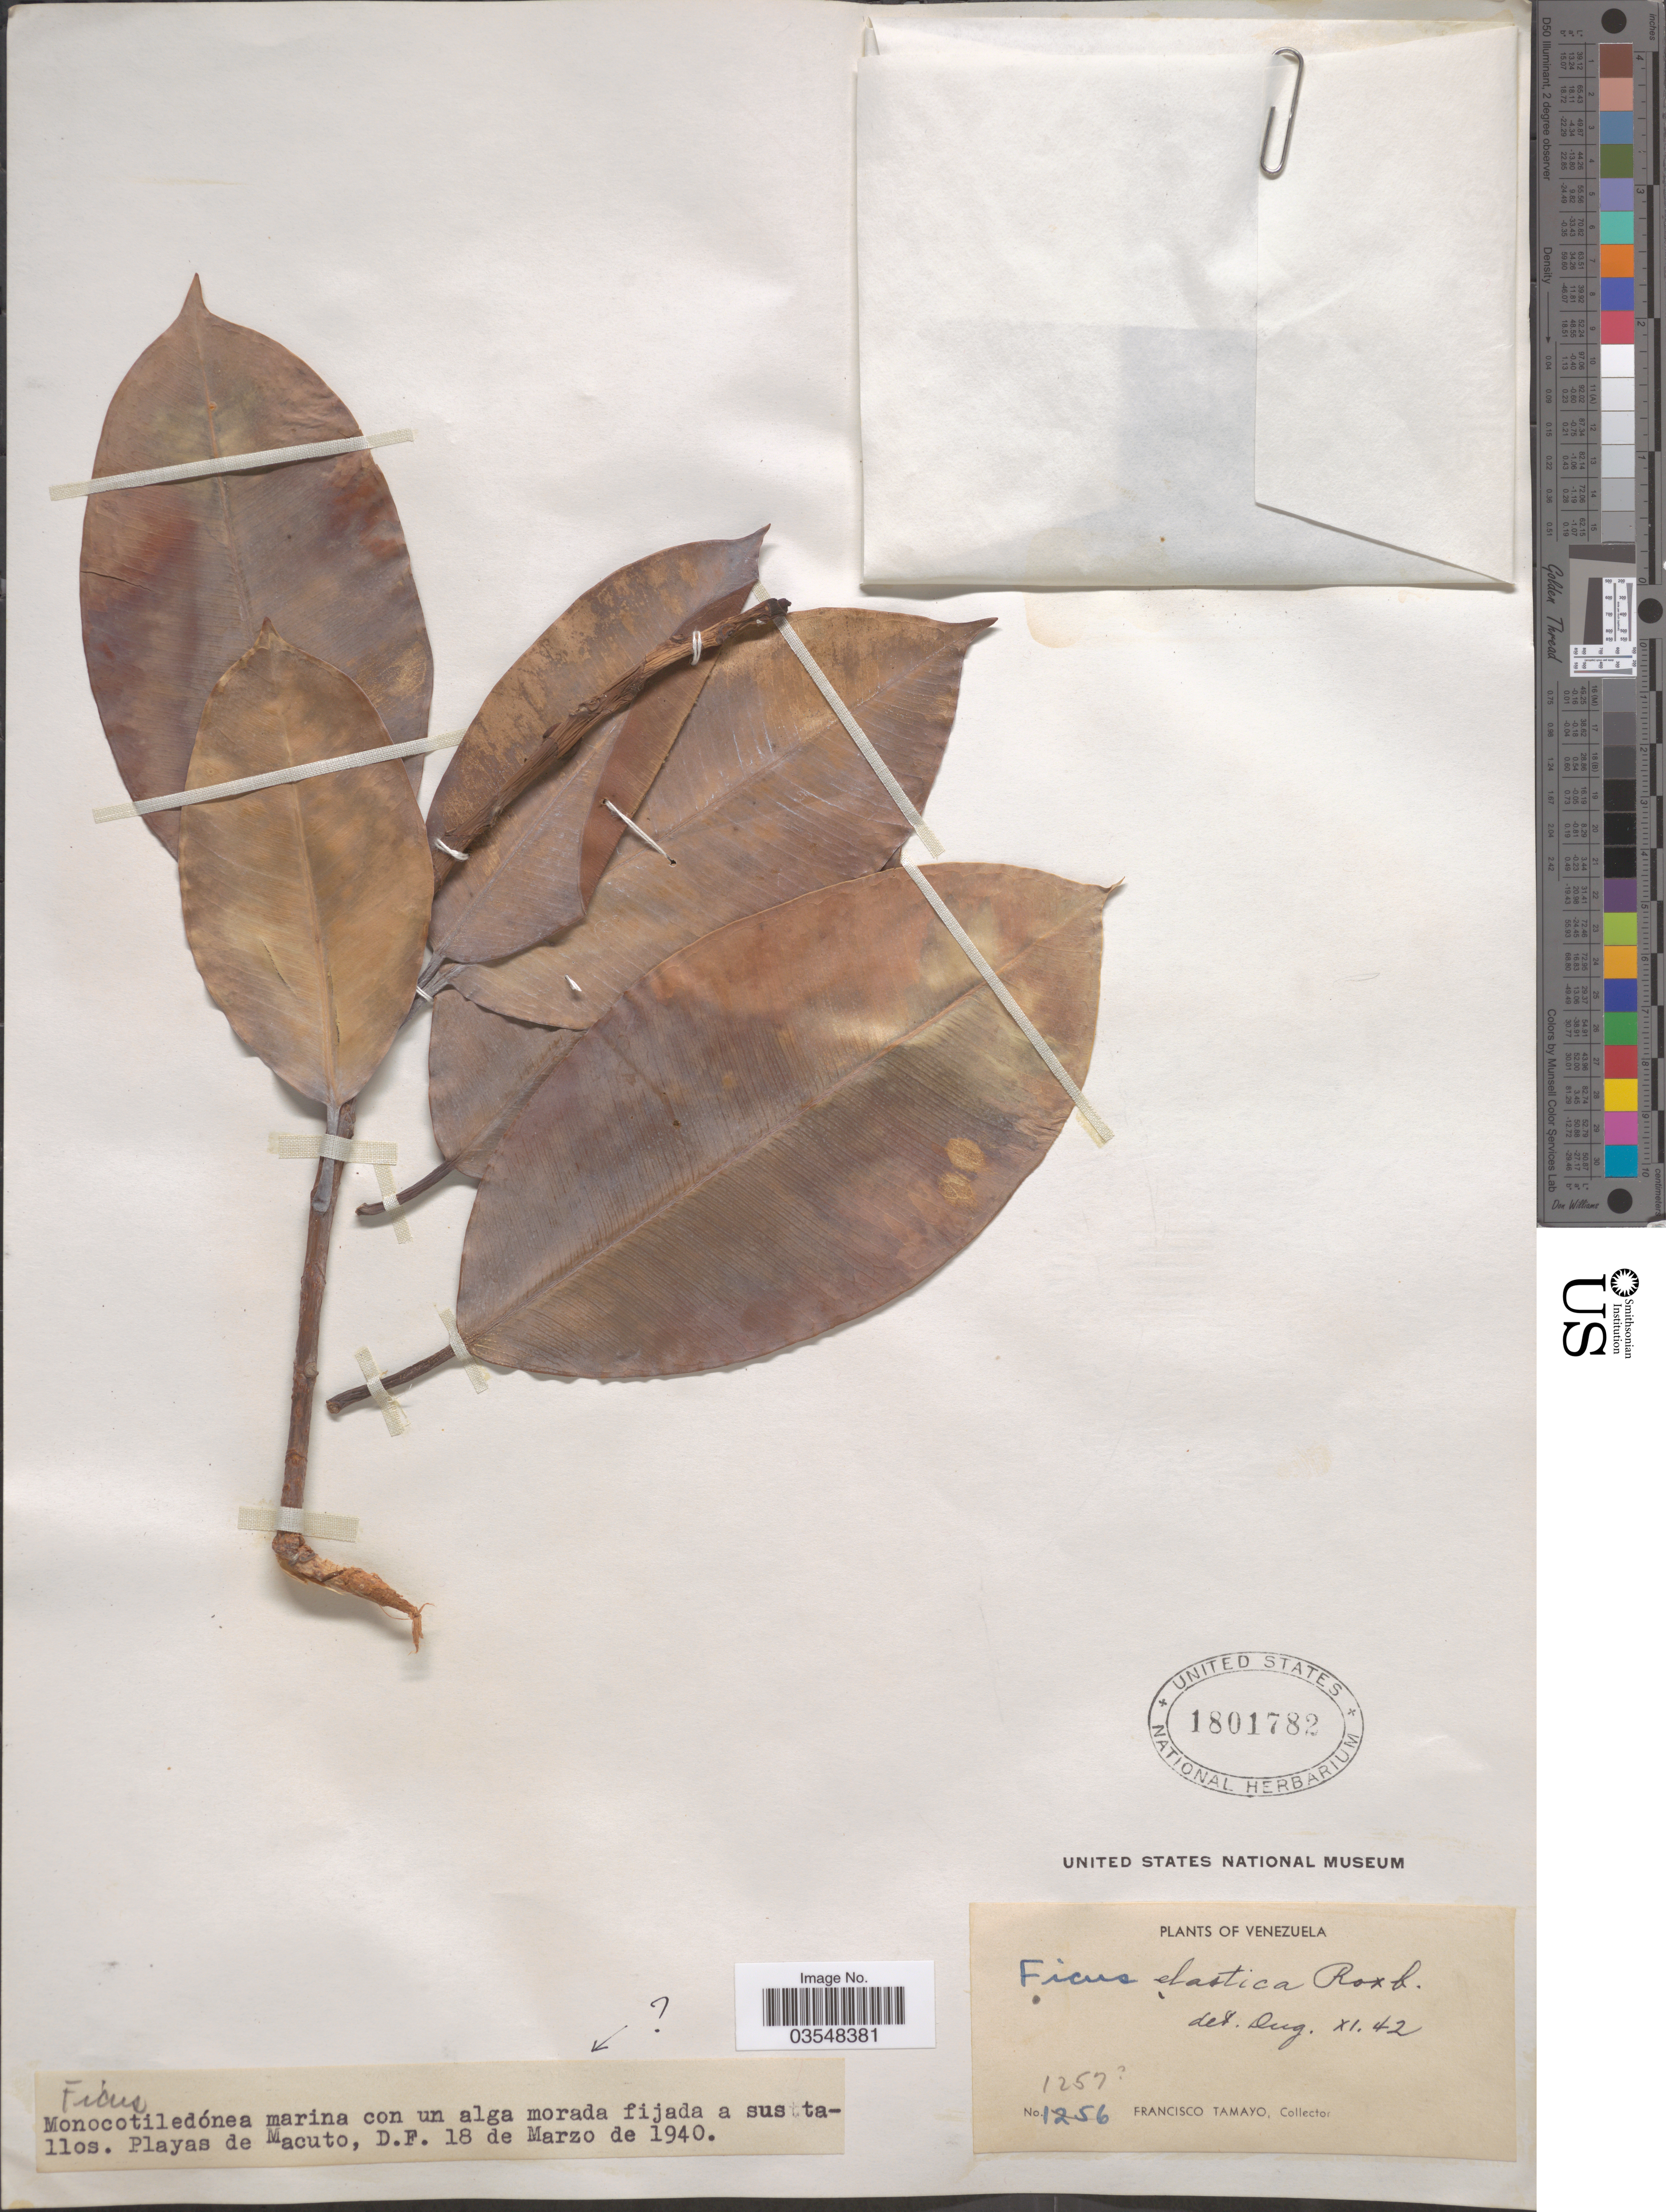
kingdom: Plantae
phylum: Tracheophyta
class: Magnoliopsida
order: Rosales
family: Moraceae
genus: Ficus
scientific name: Ficus elastica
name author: Roxb.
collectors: F. Tamayo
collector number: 1257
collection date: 1940-03-18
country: Venezuela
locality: Playas de Macuto, D.F.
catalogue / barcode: US 1801782